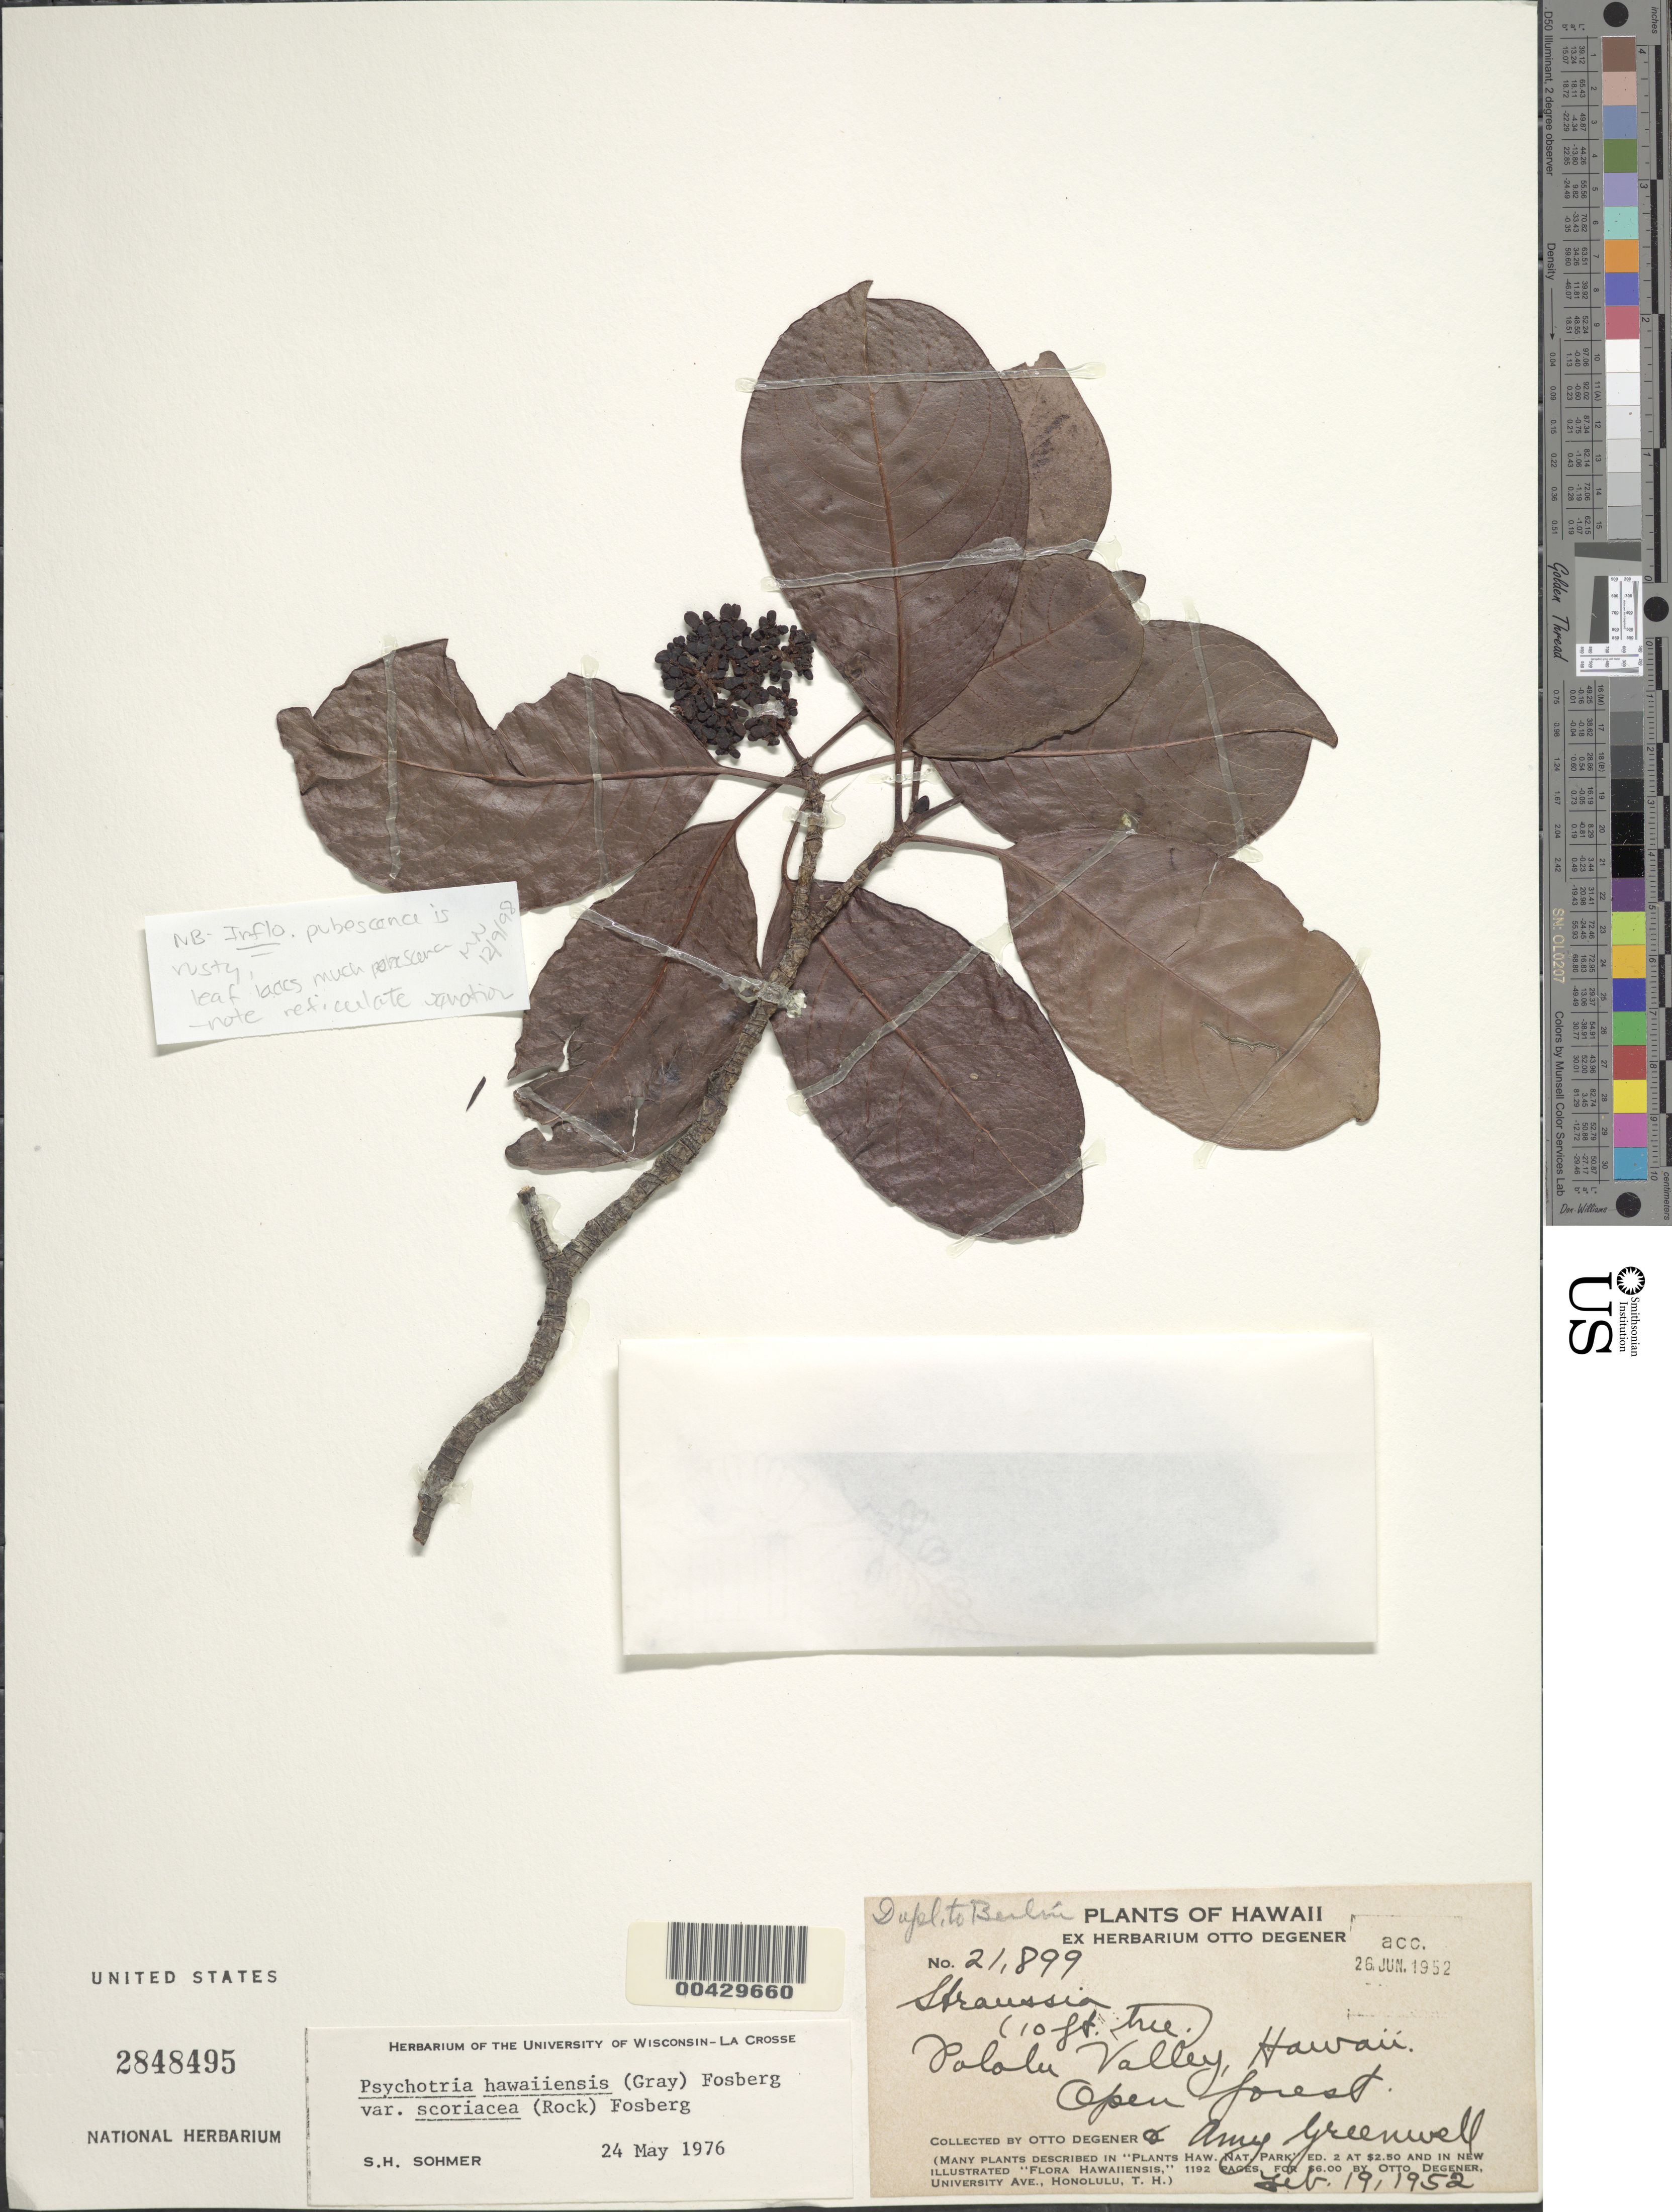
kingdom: Plantae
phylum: Tracheophyta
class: Magnoliopsida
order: Gentianales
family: Rubiaceae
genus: Psychotria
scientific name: Psychotria hawaiiensis var. scoriacea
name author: (Rock) Fosberg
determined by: Sohmer, S. H.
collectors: O. Degener & A. B. Greenwell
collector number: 21899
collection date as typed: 19 Feb 1952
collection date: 1952-02-19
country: United States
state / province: Hawaii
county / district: Hawaii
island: Hawaii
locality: Pololu Valley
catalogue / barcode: US 2848495